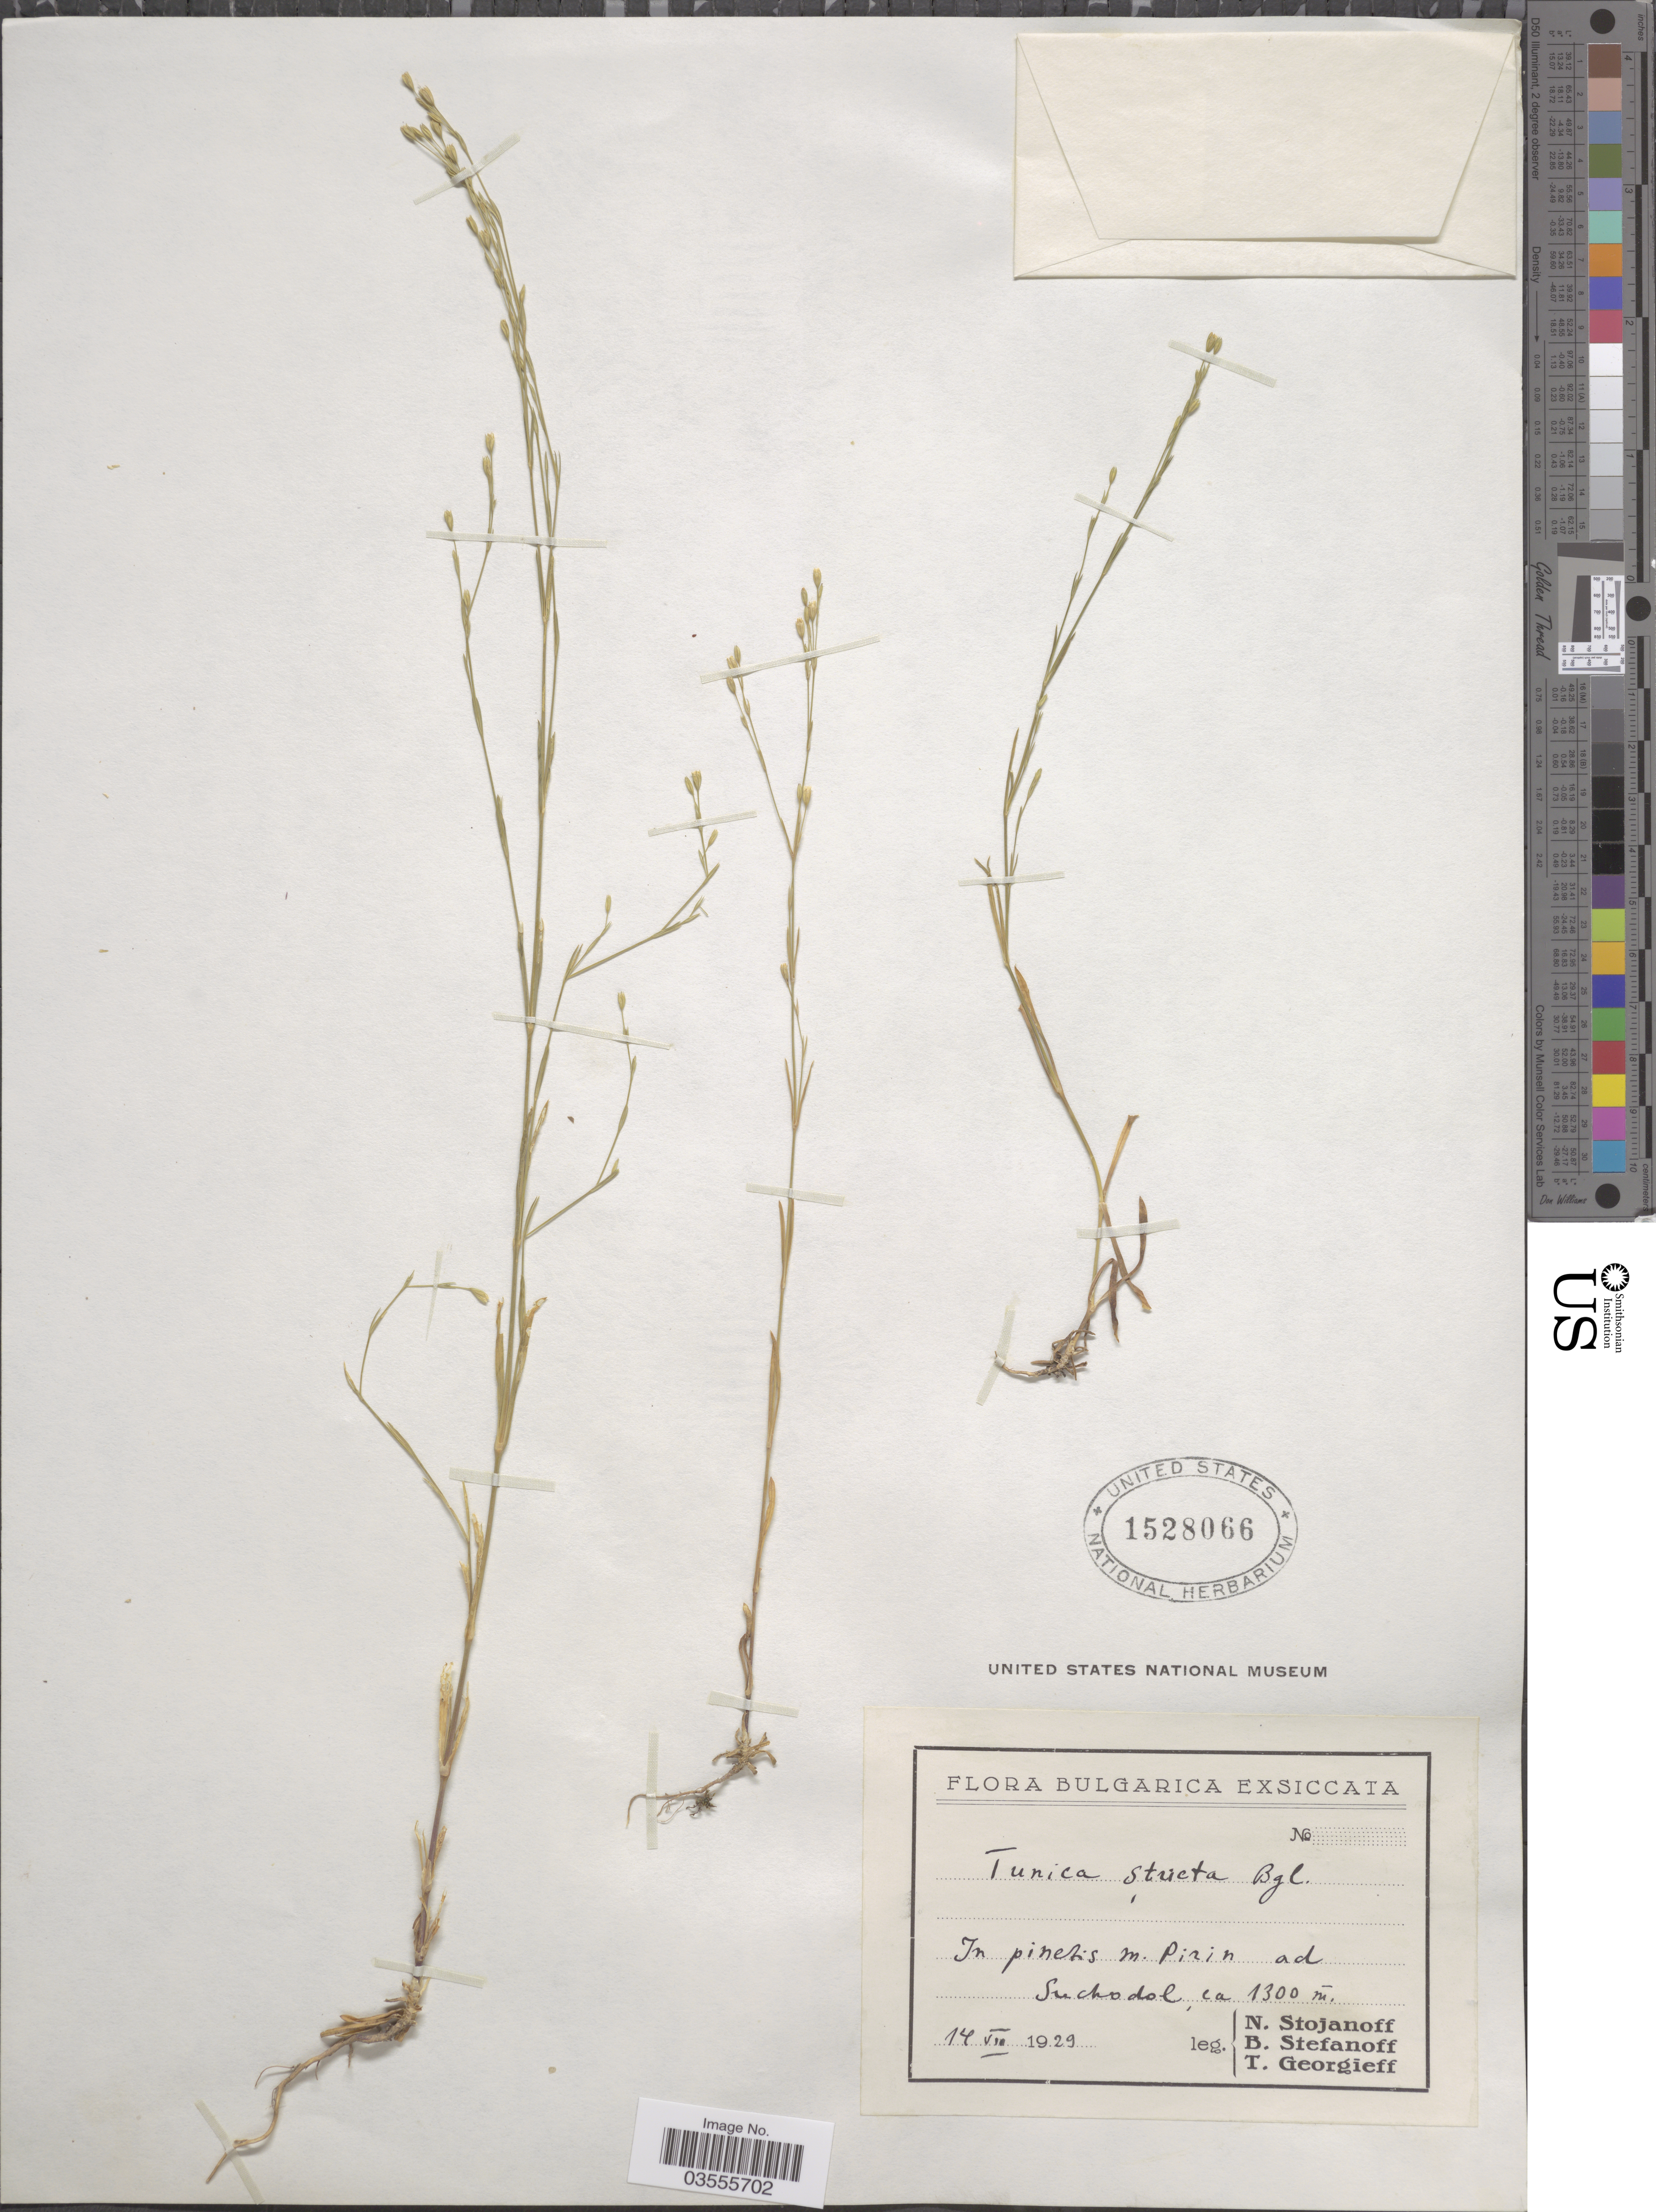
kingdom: Plantae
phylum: Tracheophyta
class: Magnoliopsida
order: Caryophyllales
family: Caryophyllaceae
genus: Dianthus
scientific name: Dianthus recticaulis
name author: Ledeb.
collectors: N. Stojanoff, B. Stefanoff & T. Georgieff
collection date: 1929-07-14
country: Bulgaria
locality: In pinetis m. Pirin ad Suchodol.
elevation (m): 1300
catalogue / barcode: US 1528066